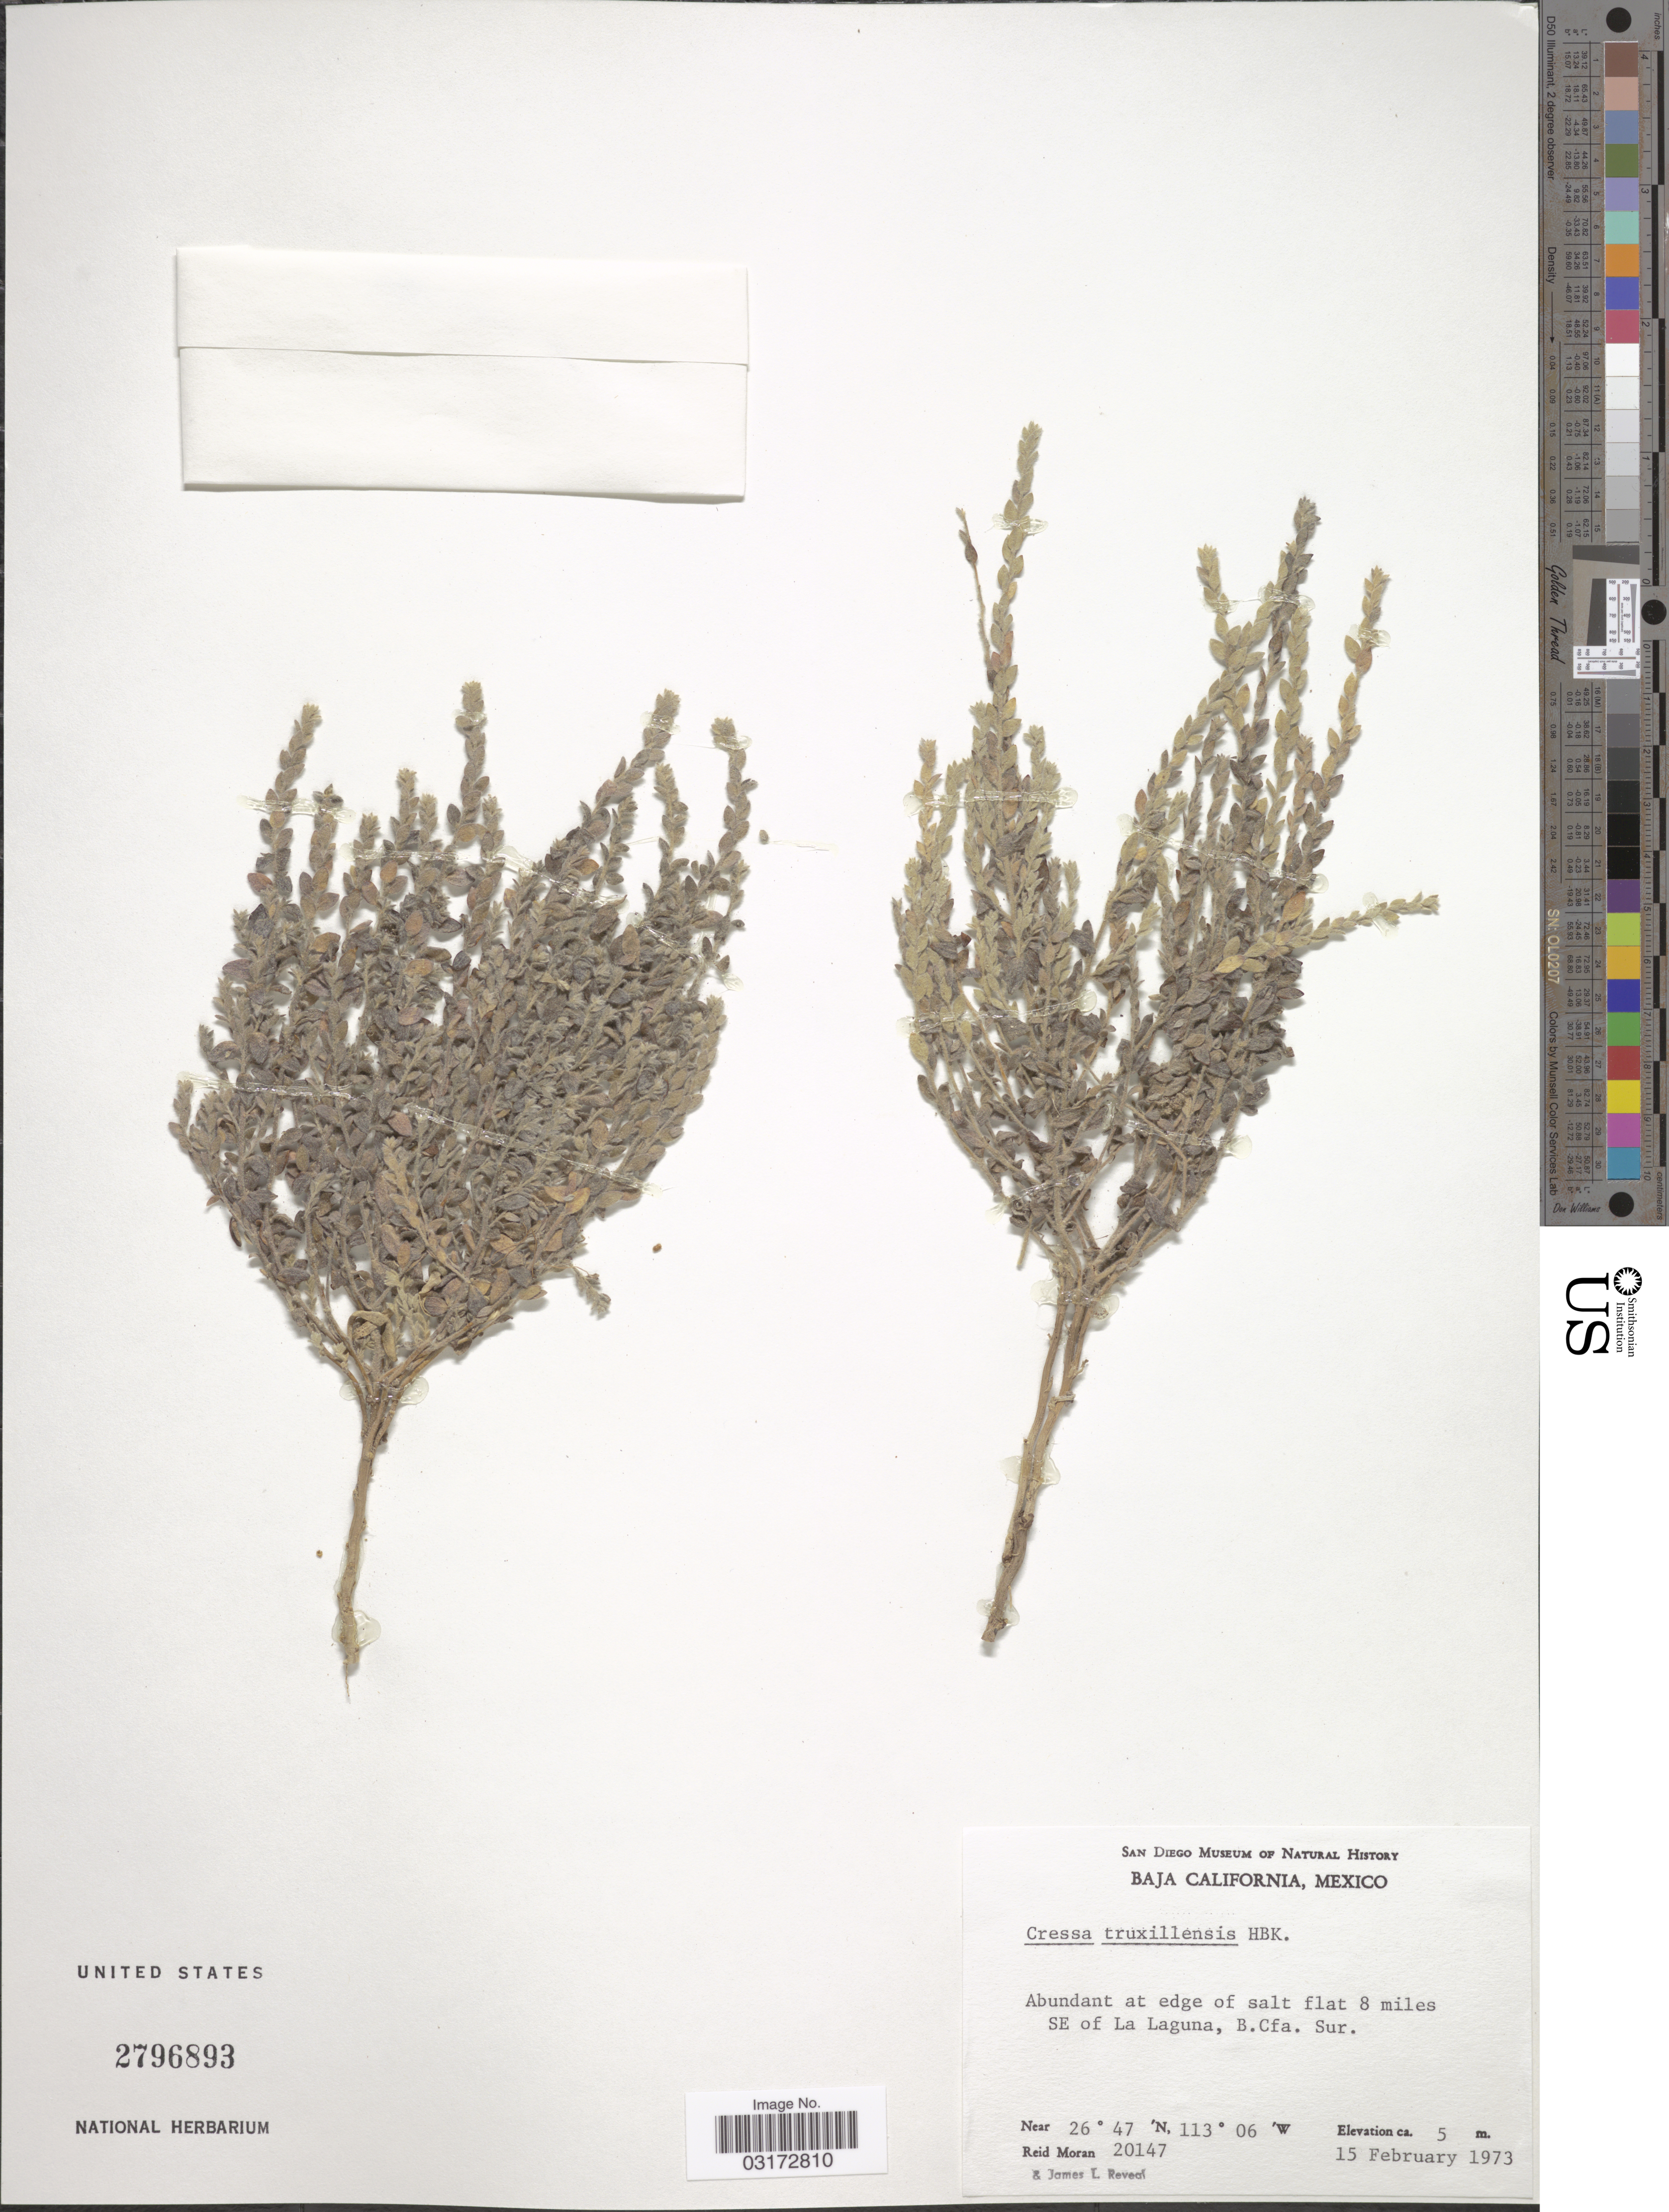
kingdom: Plantae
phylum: Tracheophyta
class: Magnoliopsida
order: Solanales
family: Convolvulaceae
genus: Cressa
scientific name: Cressa truxillensis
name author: Kunth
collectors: R. V. Moran & J. L. Reveal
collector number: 20147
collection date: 1973-02-15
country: Mexico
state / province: Baja California Sur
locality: Abundant at edge of salt flat 8 miles SE of La Laguna, B.Cfa. Sur.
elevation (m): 5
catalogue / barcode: US 2796893